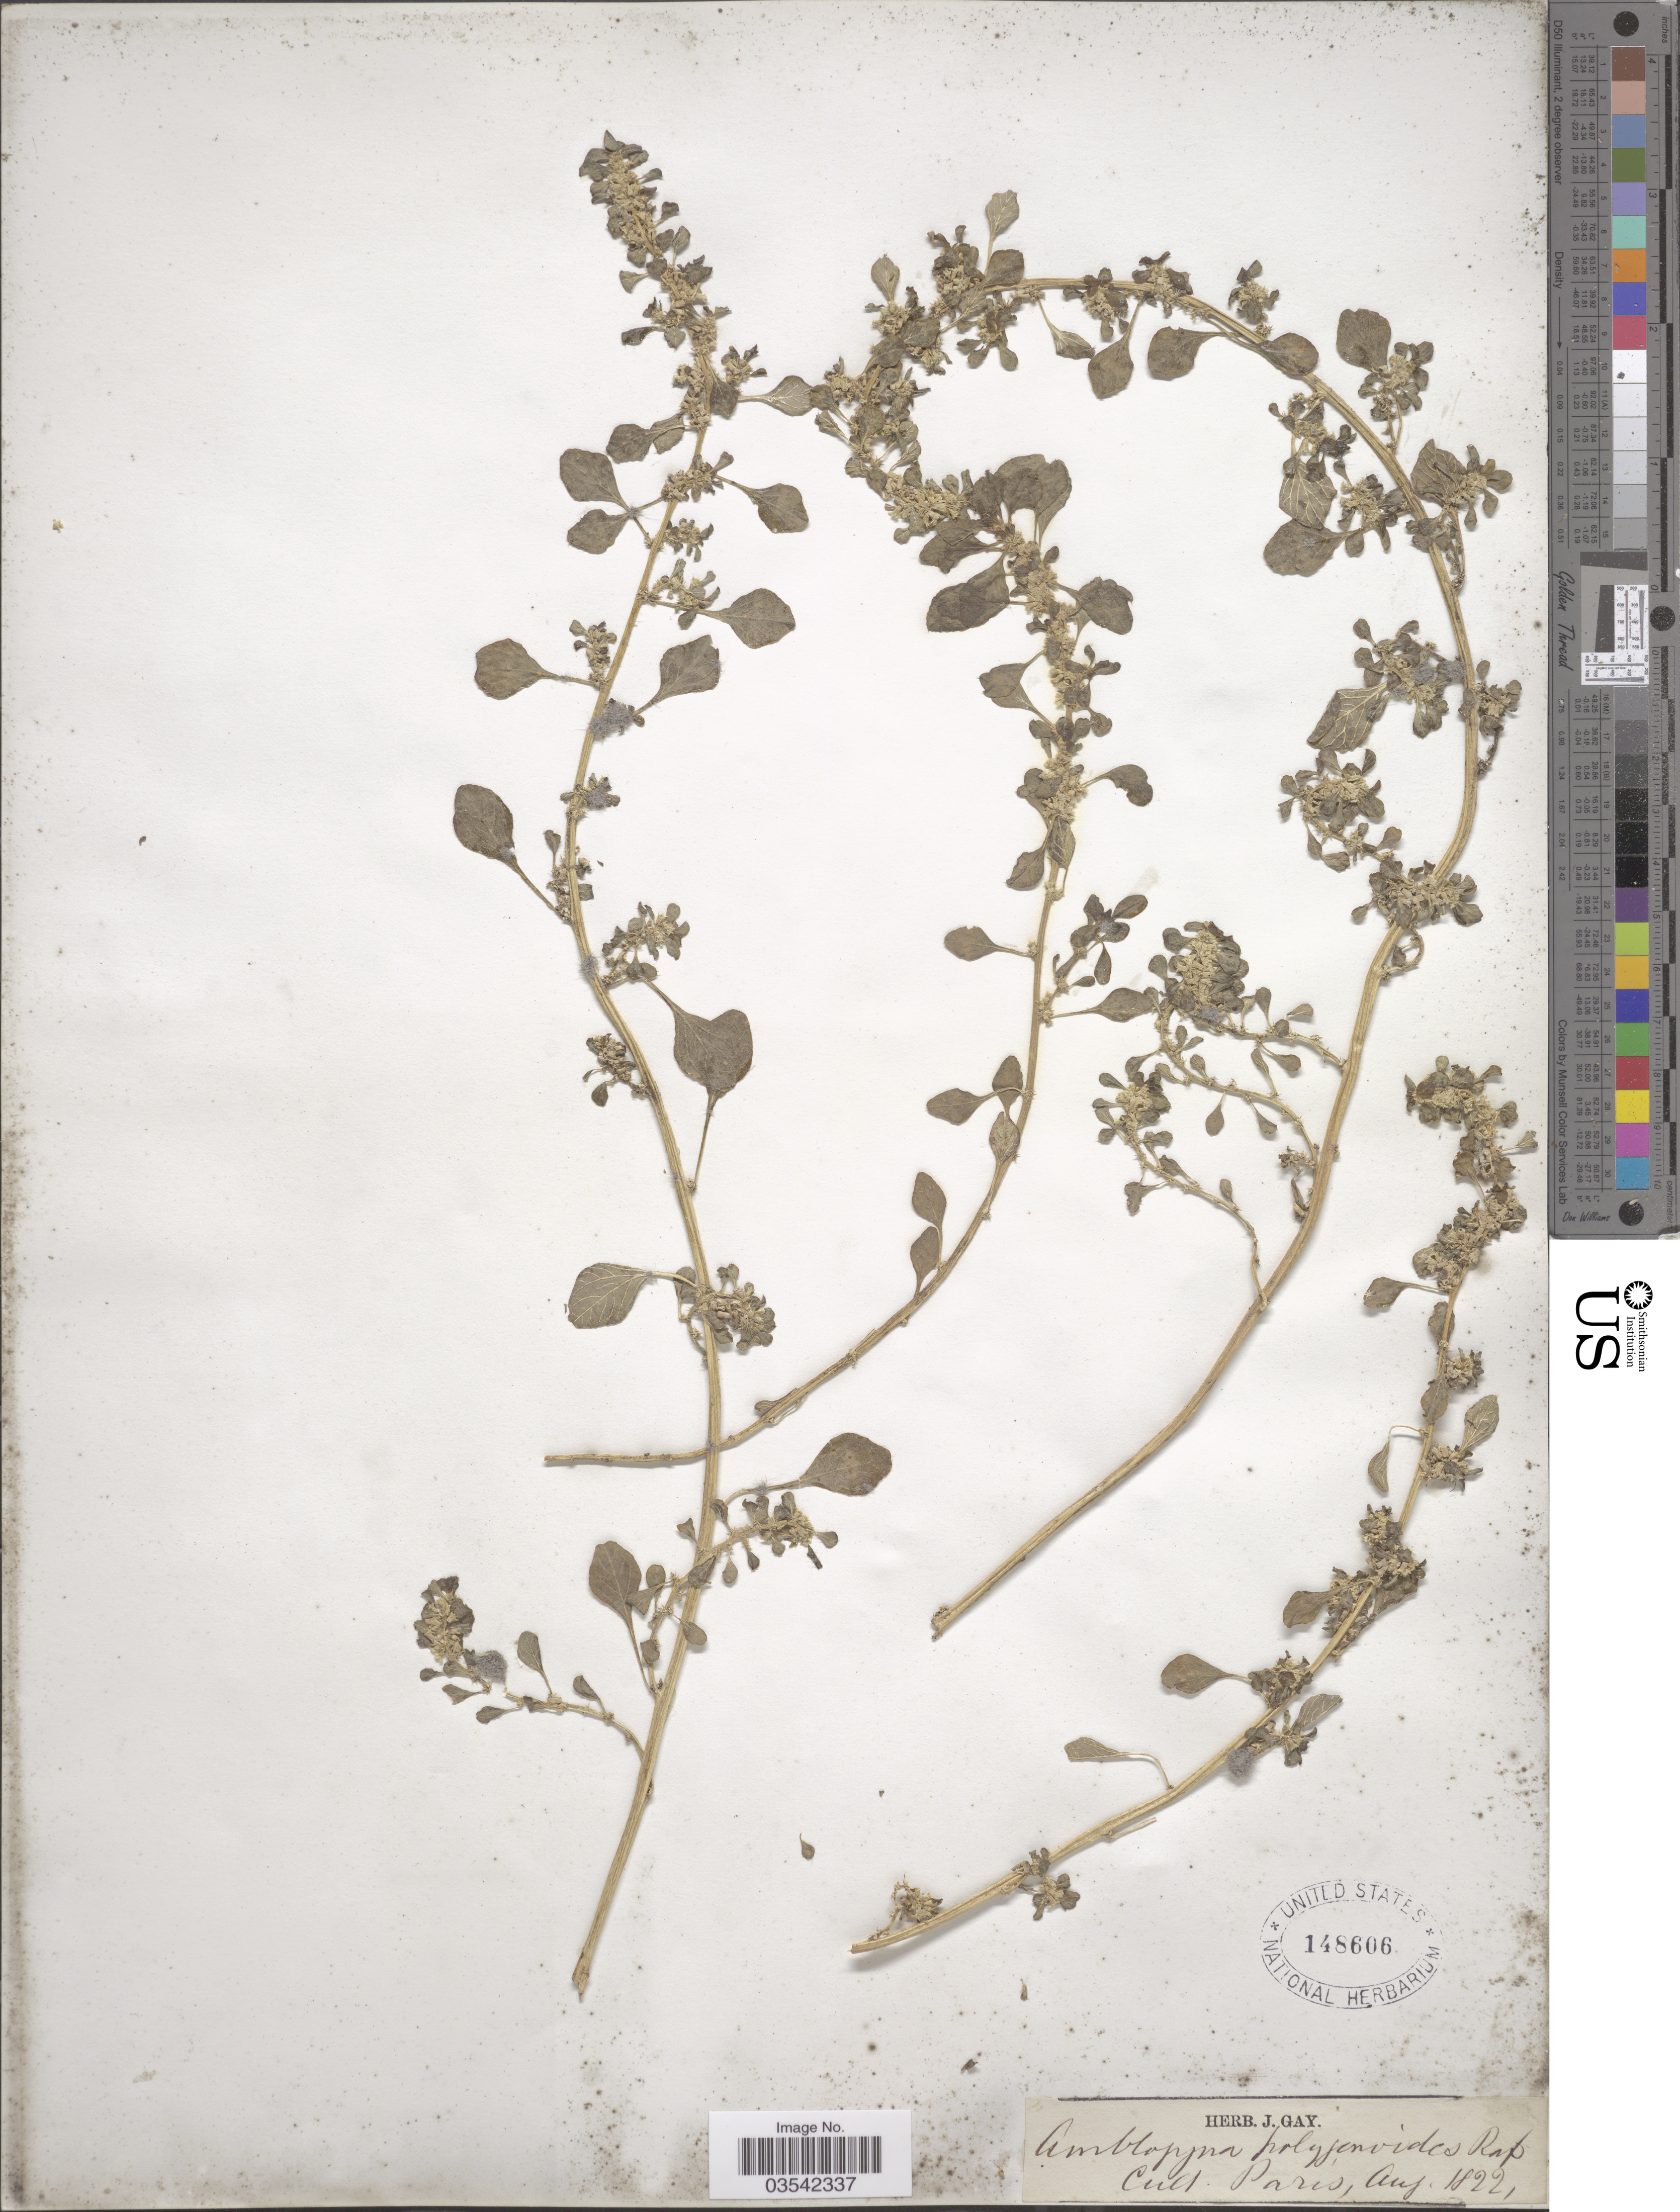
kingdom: Plantae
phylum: Tracheophyta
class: Magnoliopsida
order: Caryophyllales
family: Amaranthaceae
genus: Amaranthus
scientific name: Amaranthus polygonoides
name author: L.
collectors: ex herb. J. Gay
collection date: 1822-08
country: France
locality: Paris.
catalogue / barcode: US 148606